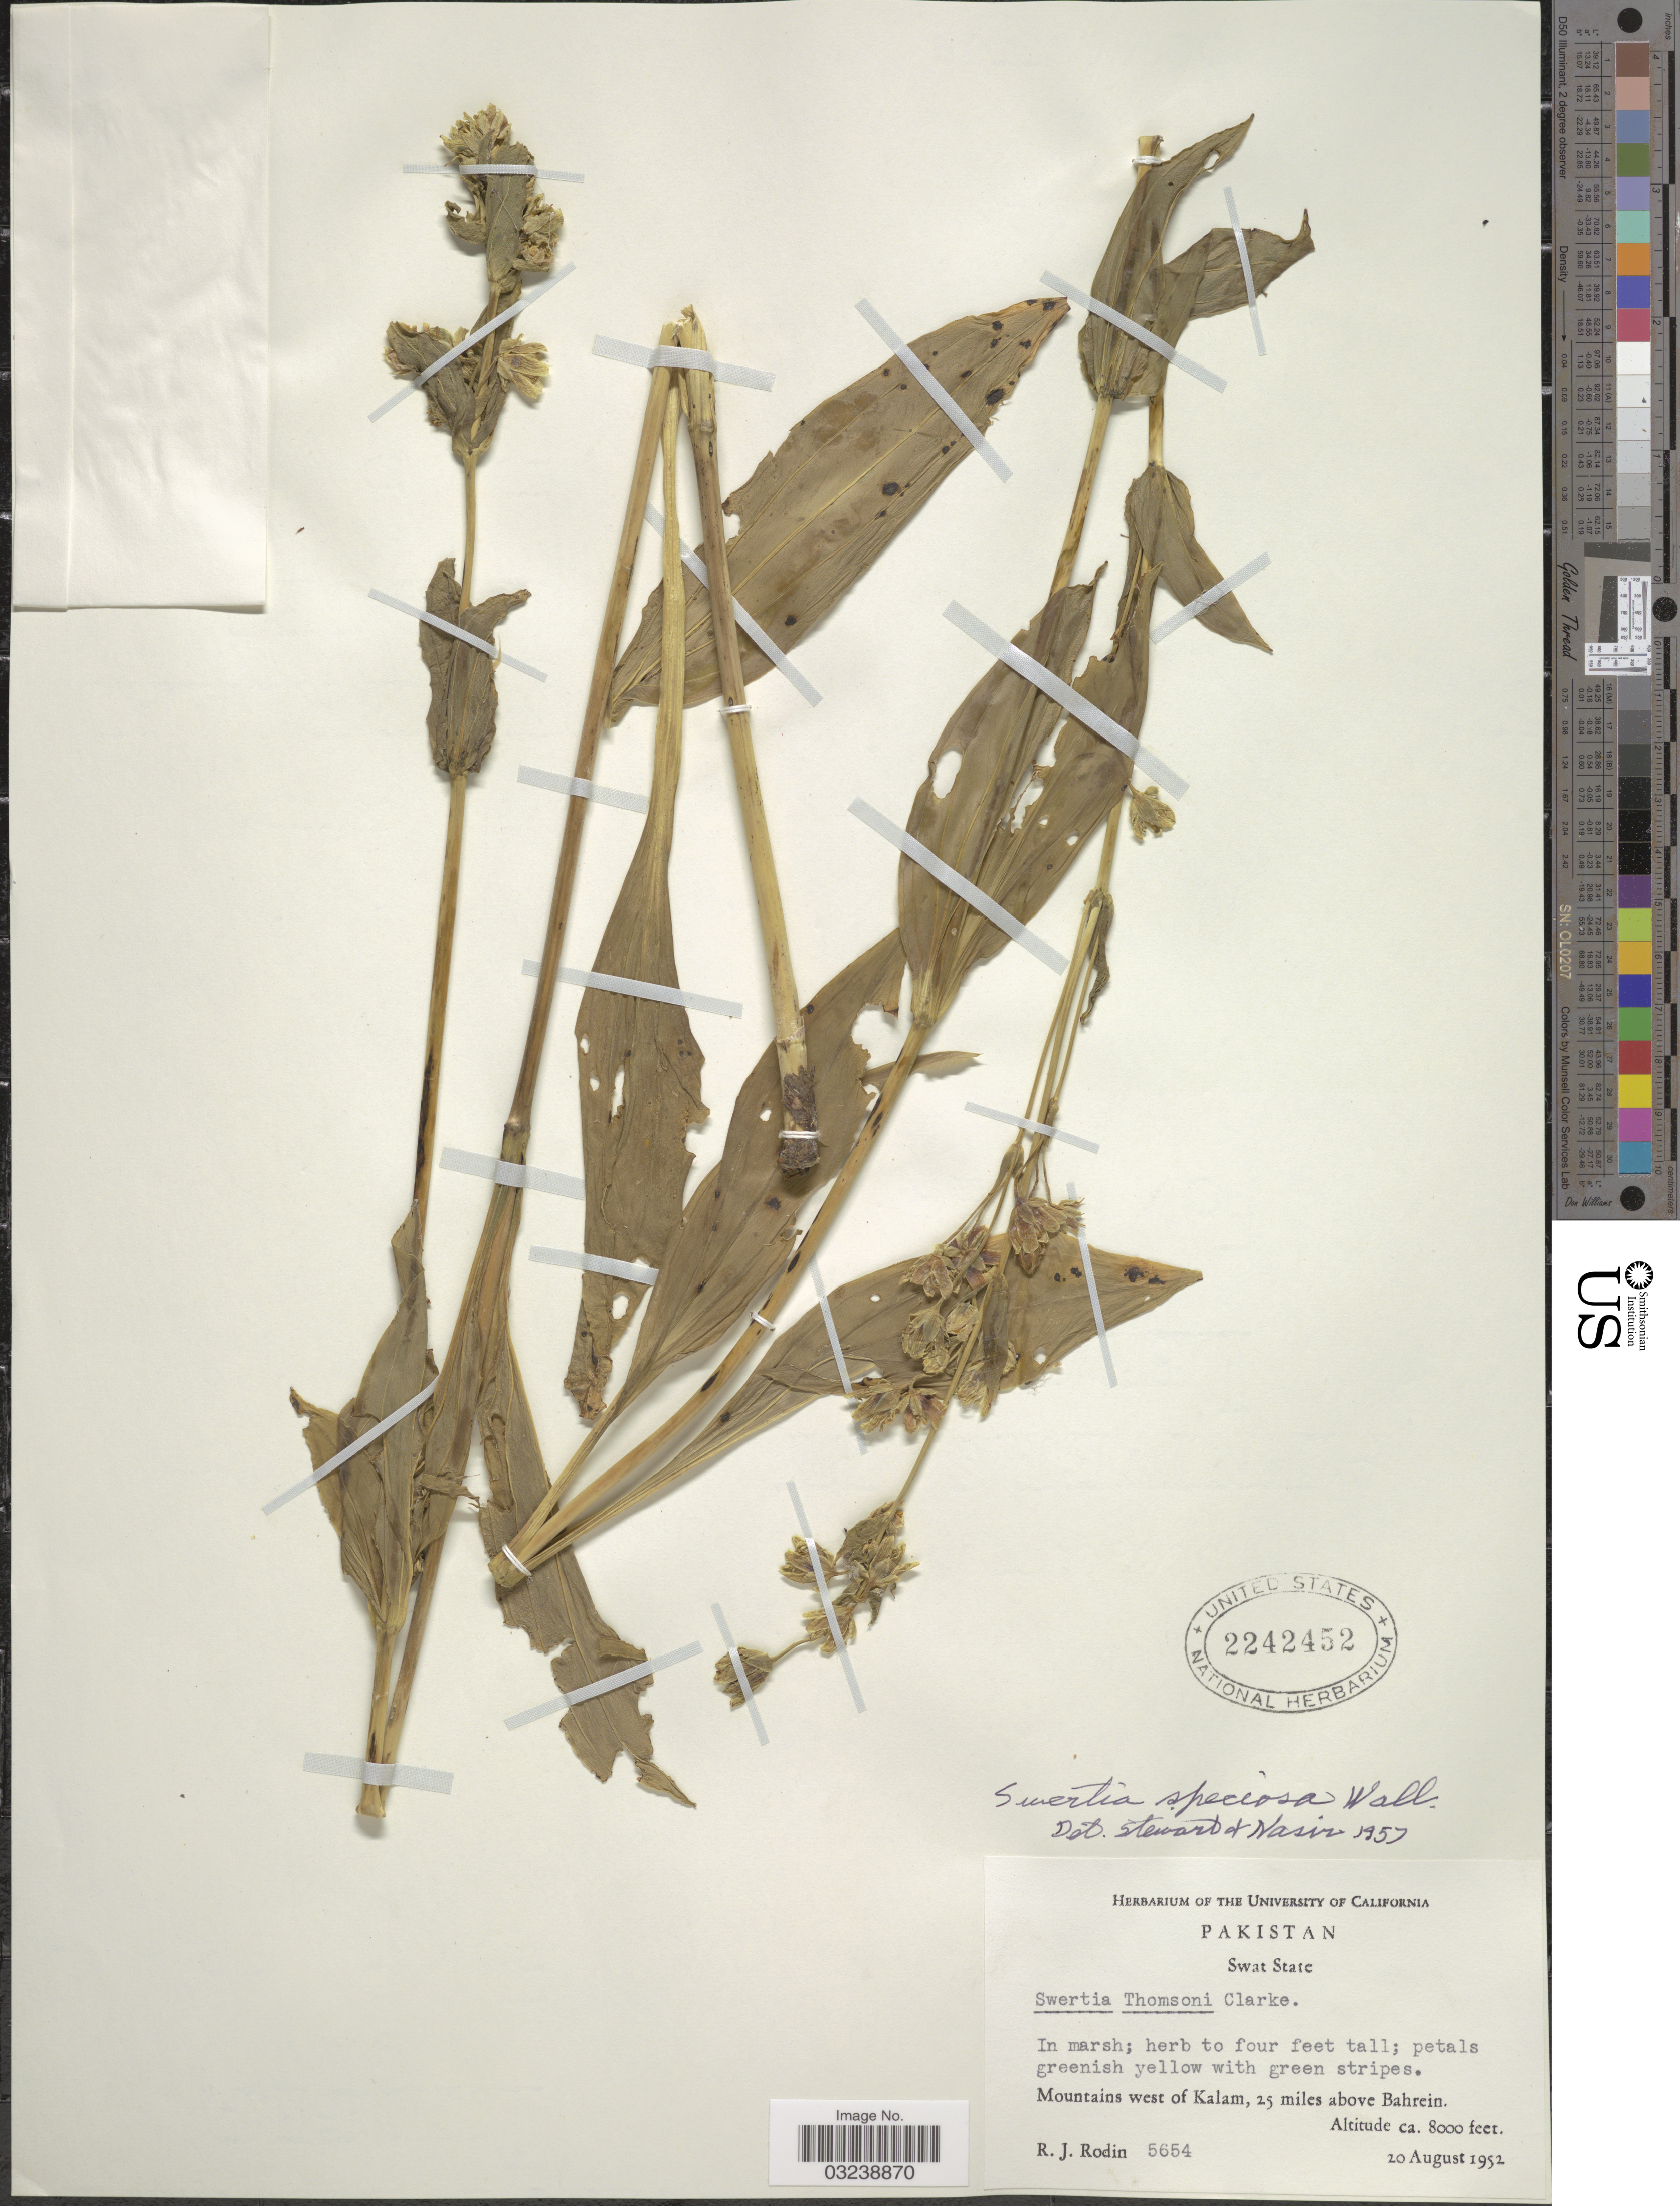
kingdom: Plantae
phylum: Tracheophyta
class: Magnoliopsida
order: Gentianales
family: Gentianaceae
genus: Swertia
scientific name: Swertia speciosa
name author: Wall.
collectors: R. J. Rodin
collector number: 5654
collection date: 1952-08-20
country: Pakistan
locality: Swat State. Mountains west of Kalam, 25 miles above Bahrein.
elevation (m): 2438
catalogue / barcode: US 2242452